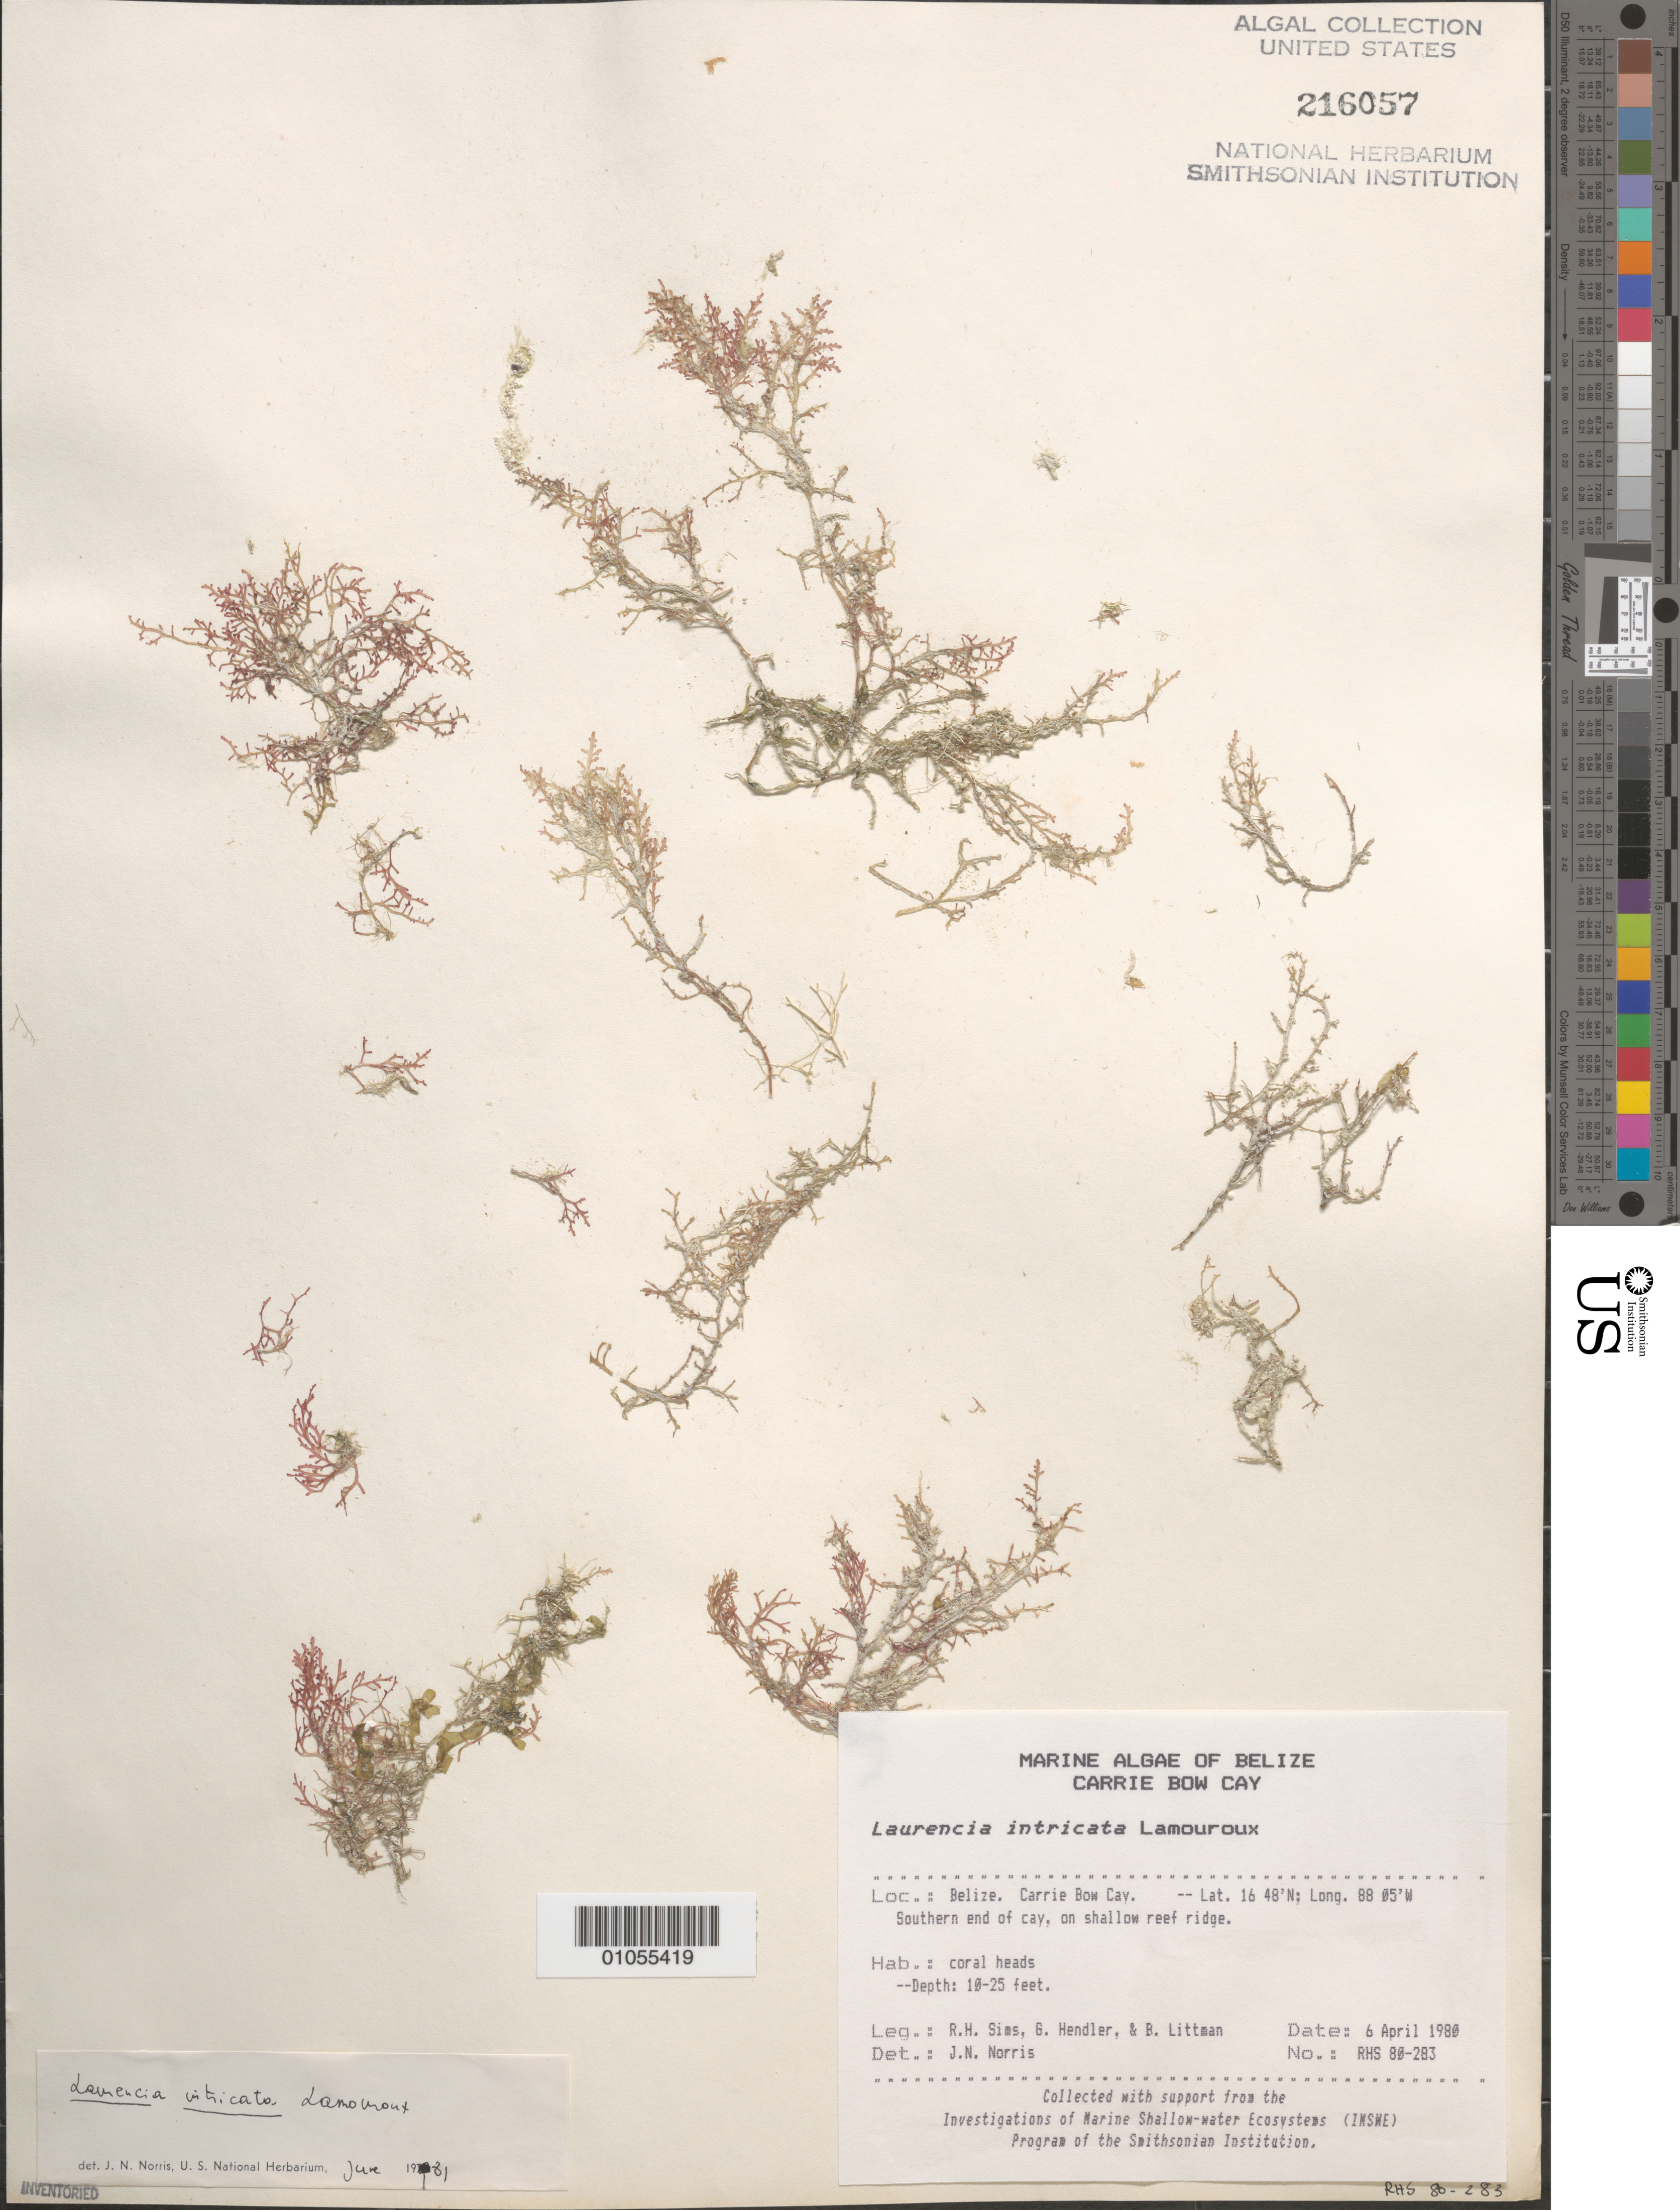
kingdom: Plantae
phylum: Rhodophyta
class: Florideophyceae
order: Ceramiales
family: Rhodomelaceae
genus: Laurencia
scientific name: Laurencia intricata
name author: J.V.Lamouroux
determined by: Norris, James N.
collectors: R. H. Sims, G. Hendler & B. Littman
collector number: RHS 80-283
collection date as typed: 06 Apr 1980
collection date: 1980-04-06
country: Belize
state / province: Stann Creek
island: Carrie Bow Cay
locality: Off the cay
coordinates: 16 48'N, 88 05'W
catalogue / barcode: US 216057